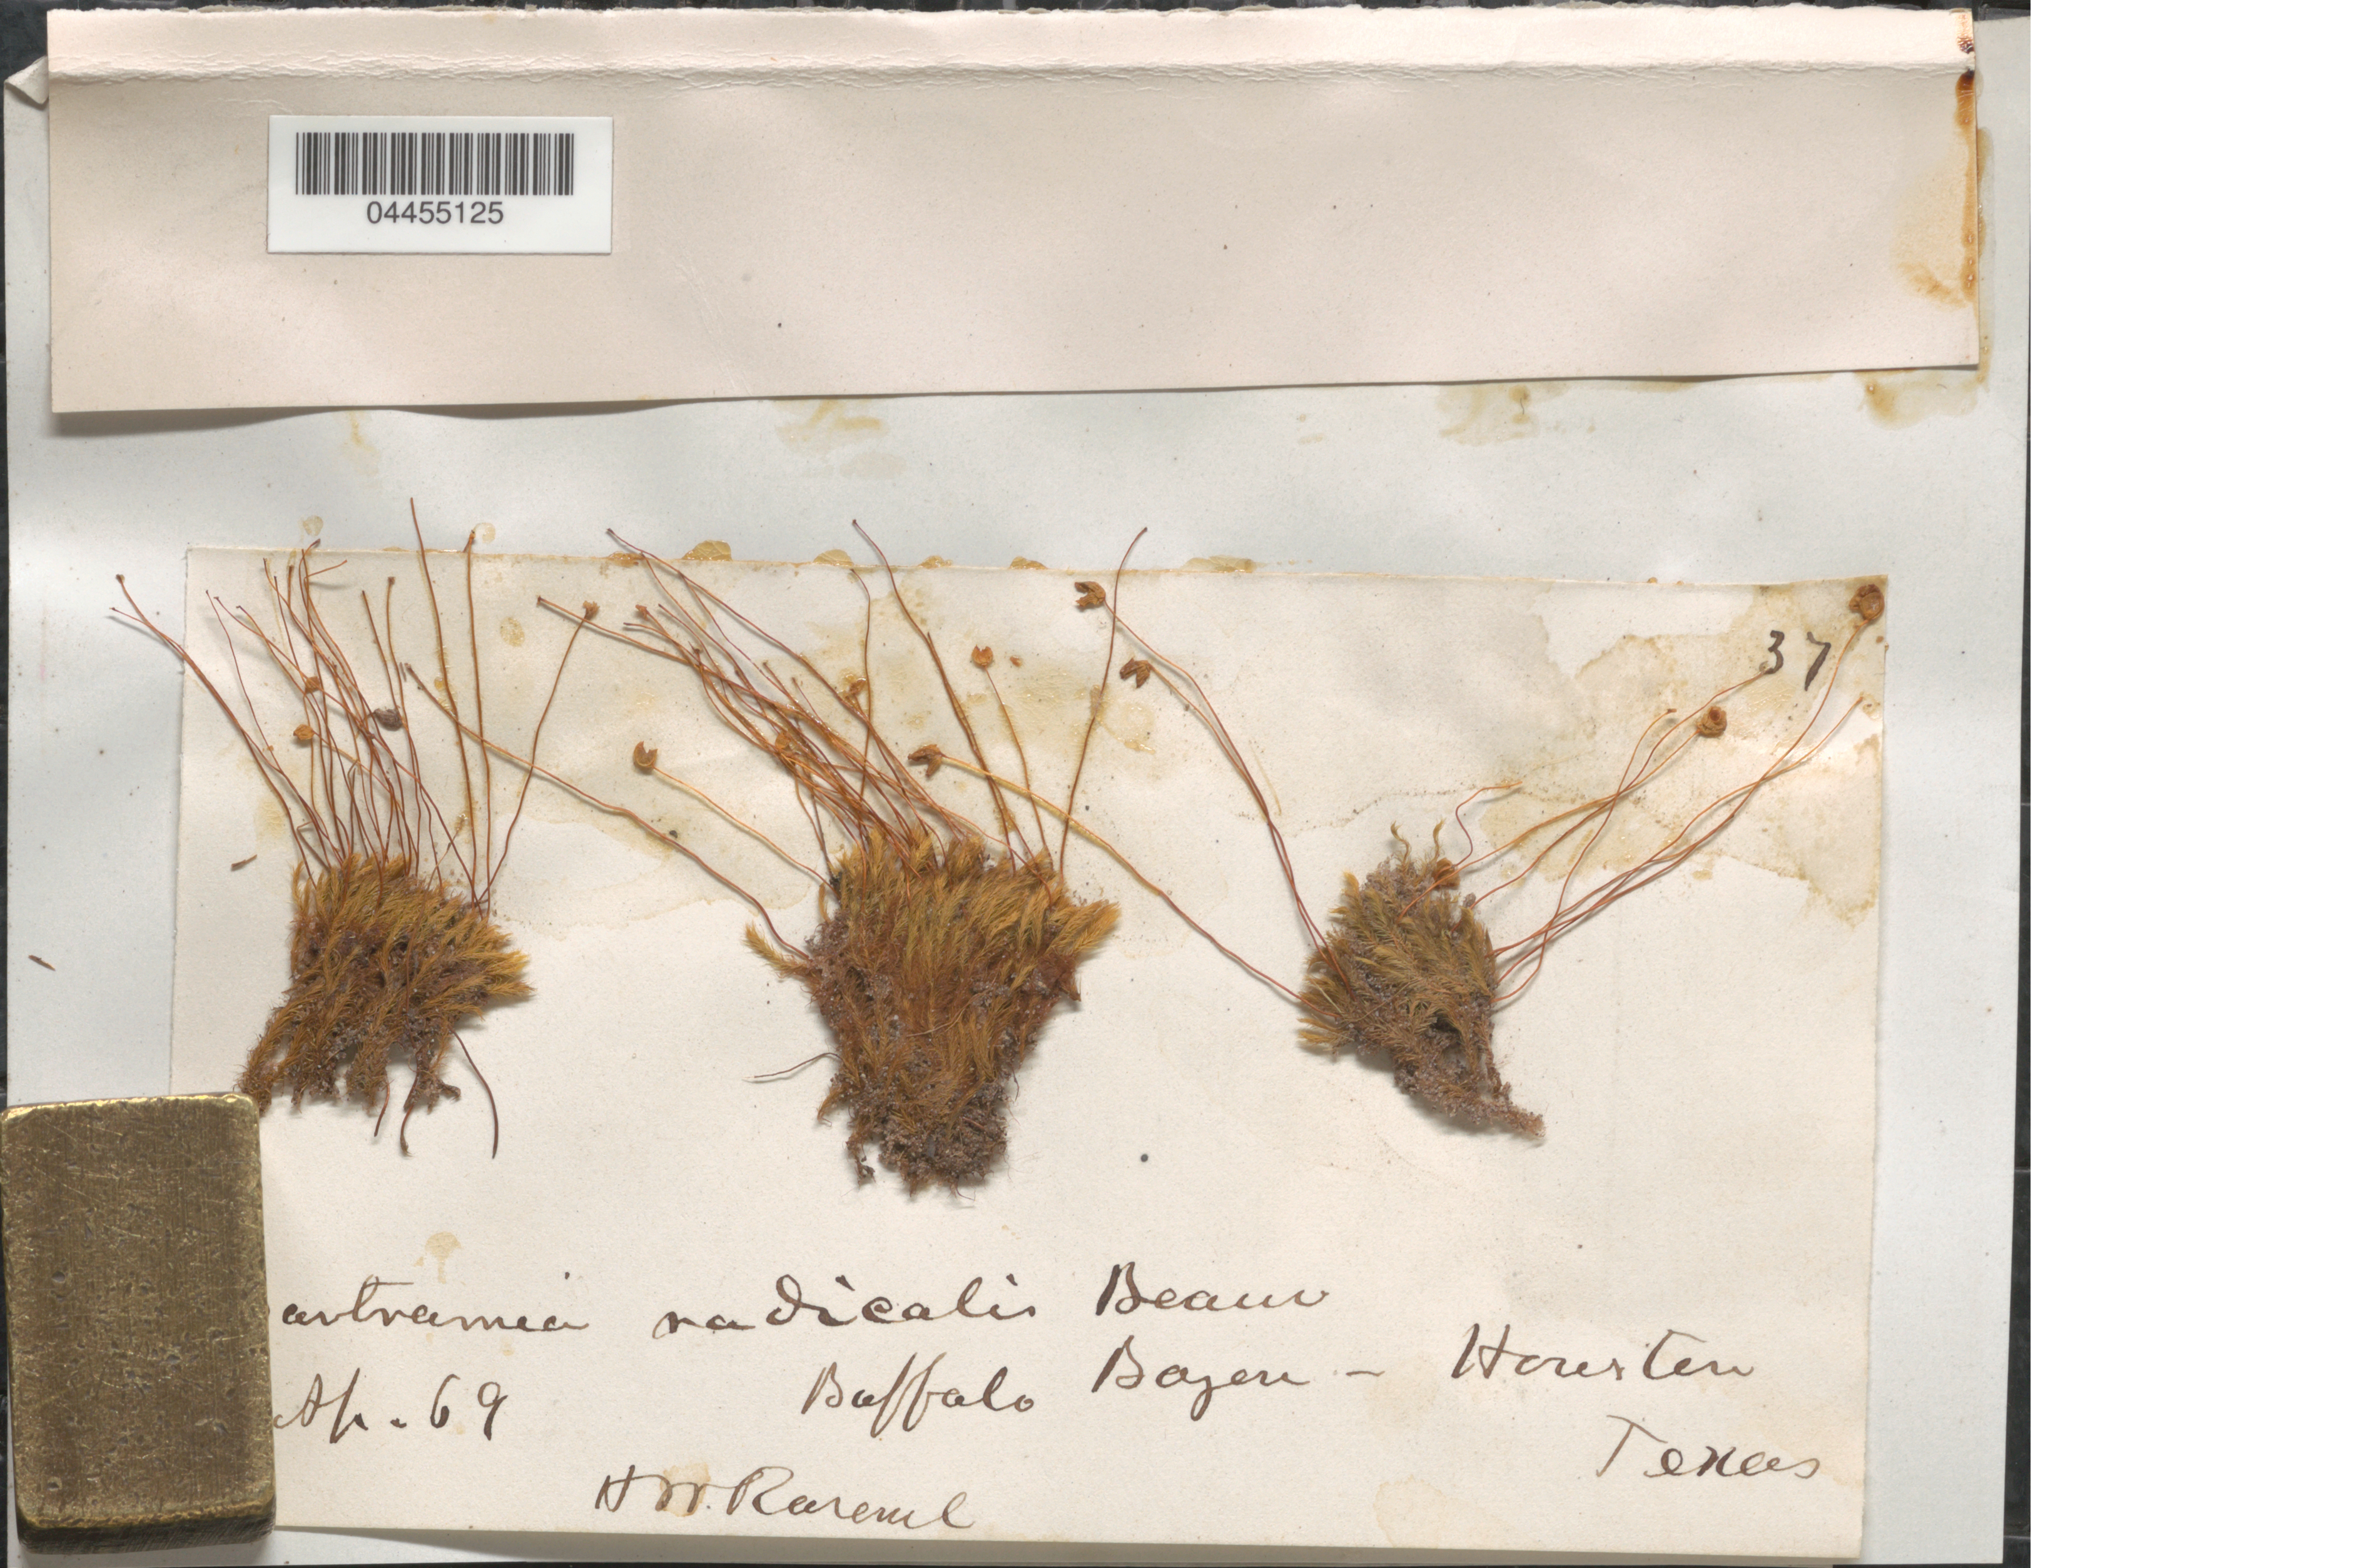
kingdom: Plantae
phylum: Bryophyta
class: Bryopsida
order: Bartramiales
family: Bartramiaceae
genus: Philonotis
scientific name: Philonotis longiseta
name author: (Michx.) E. Britton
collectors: H. Ravenel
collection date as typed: Transcribed d/m/y: /4/69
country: United States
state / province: Texas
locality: Buffalo Bayou - Houston.